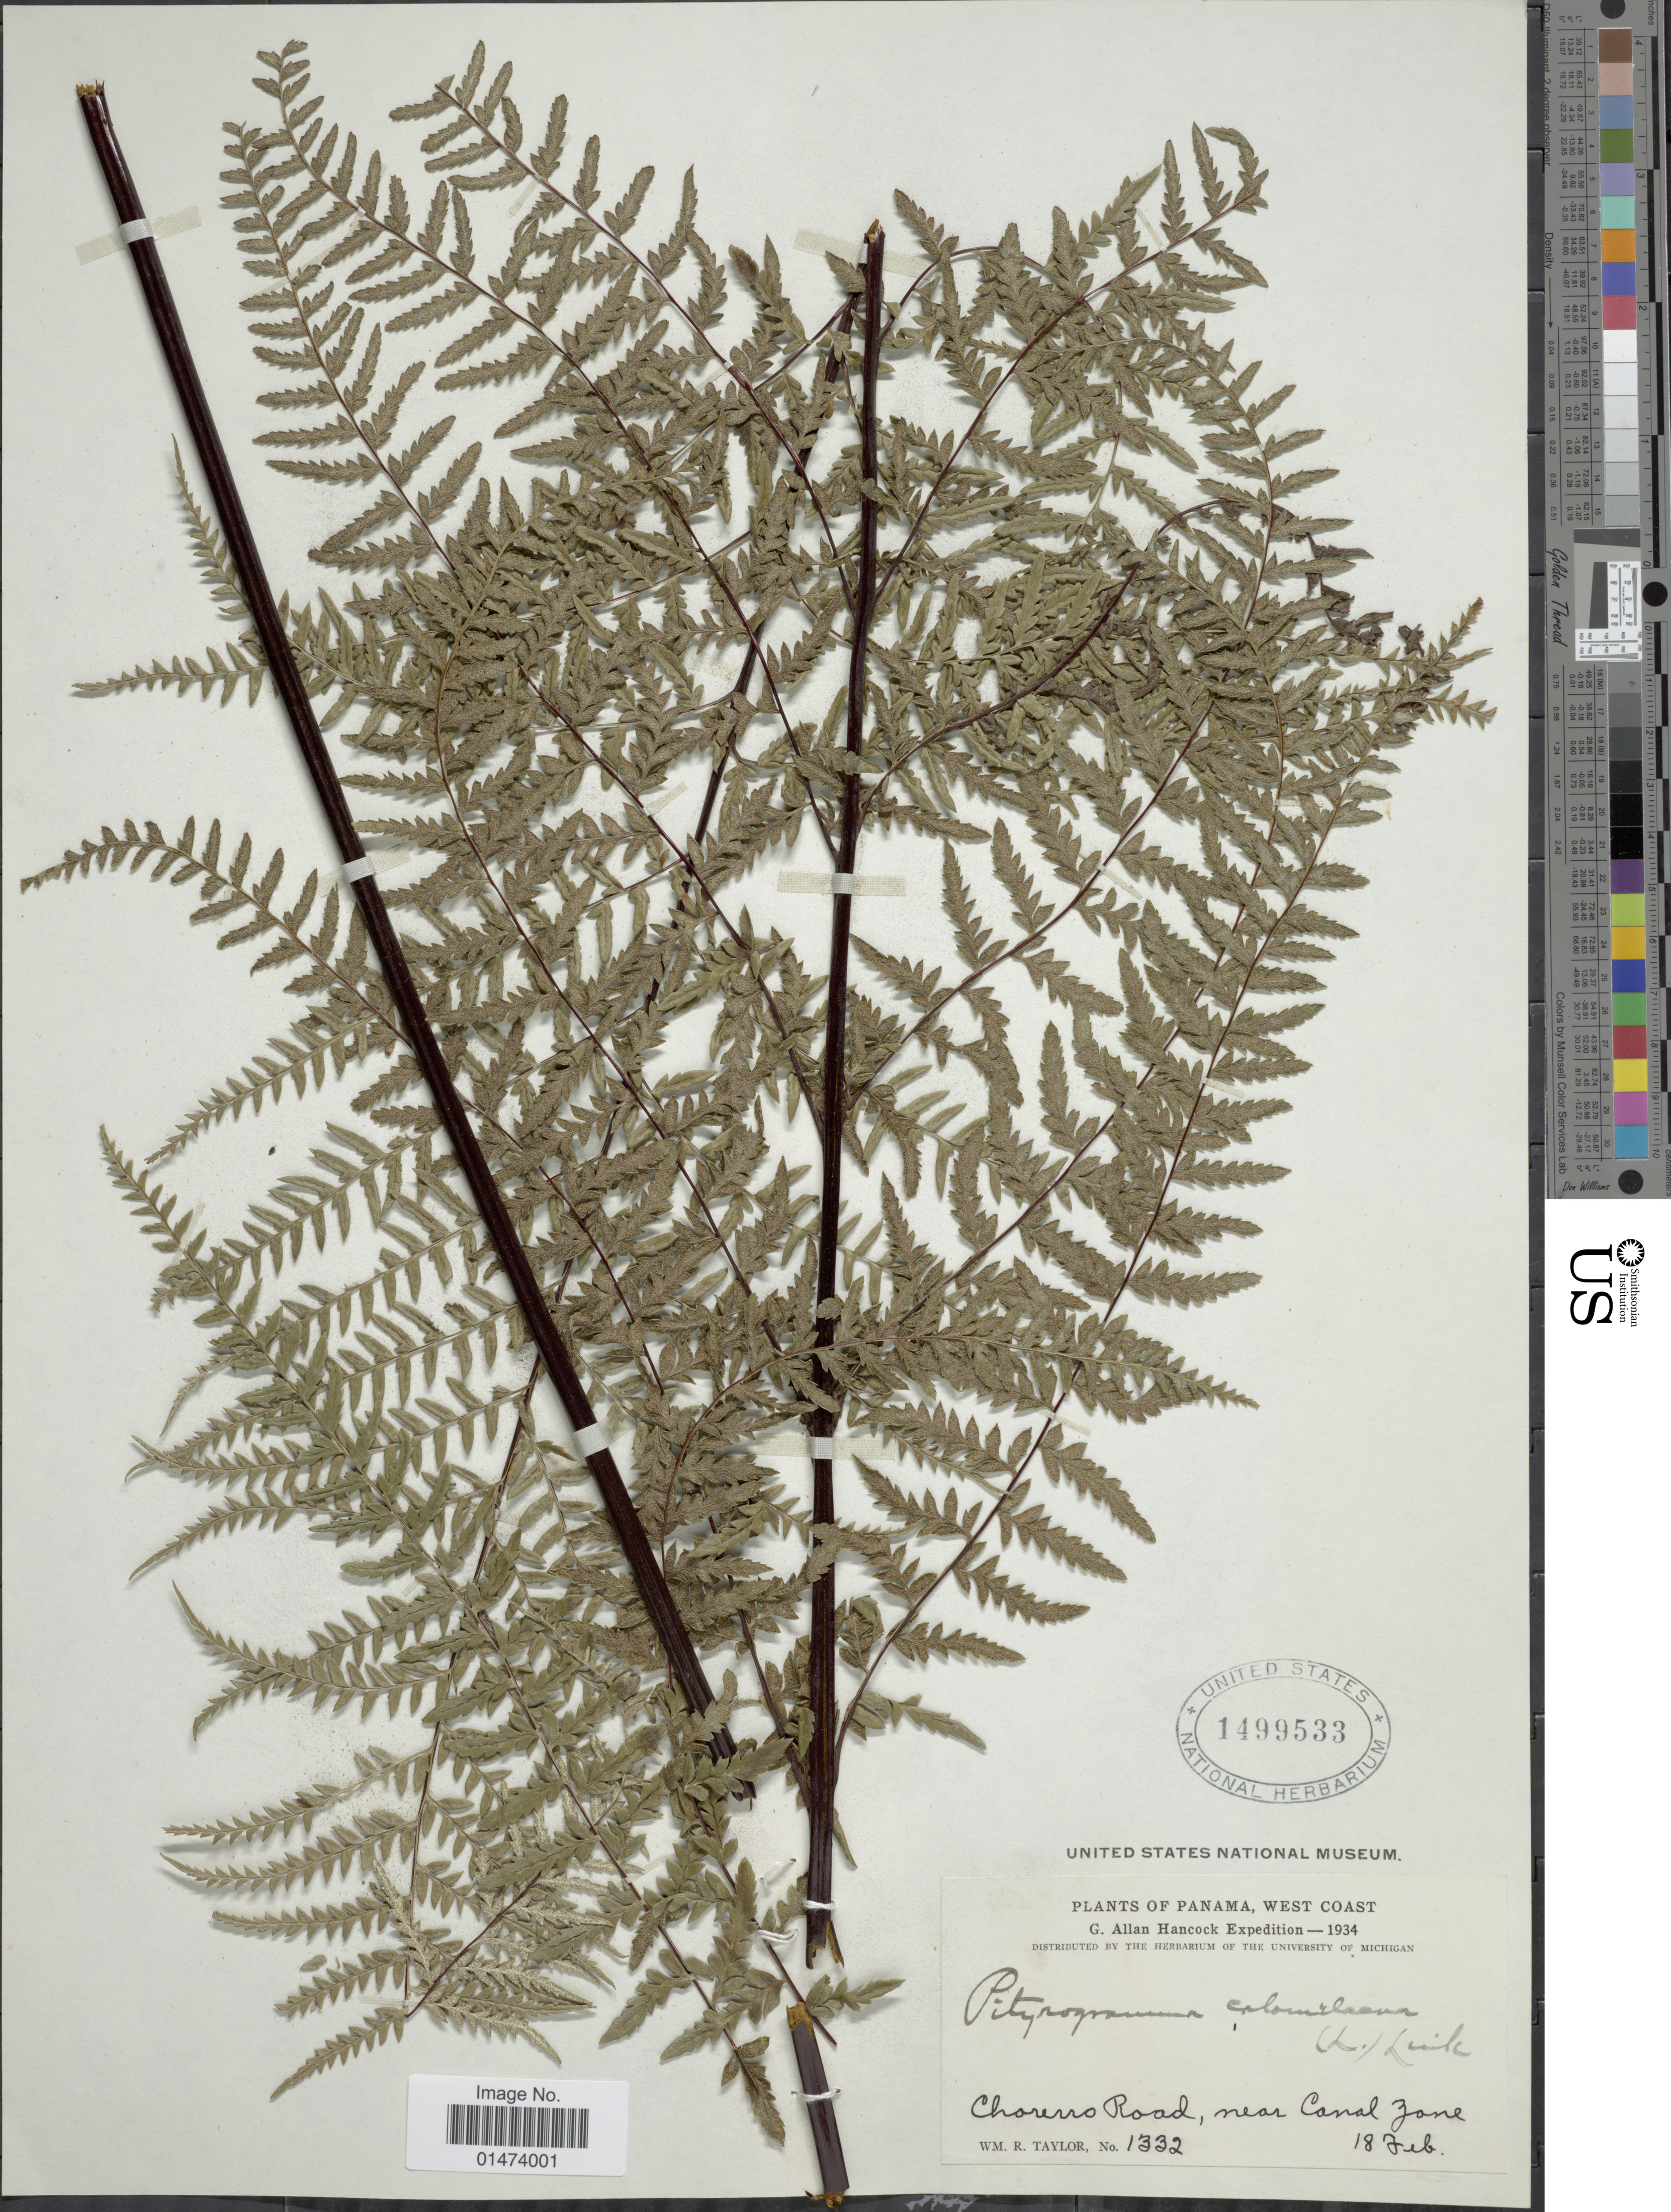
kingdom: Plantae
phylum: Tracheophyta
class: Polypodiopsida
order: Polypodiales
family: Pteridaceae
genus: Pityrogramma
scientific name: Pityrogramma calomelanos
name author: (L.) Link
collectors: W. R. Taylor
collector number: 1332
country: Panama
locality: Chorerro Road, near Canal Zone, West Coast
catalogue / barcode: US 1499533